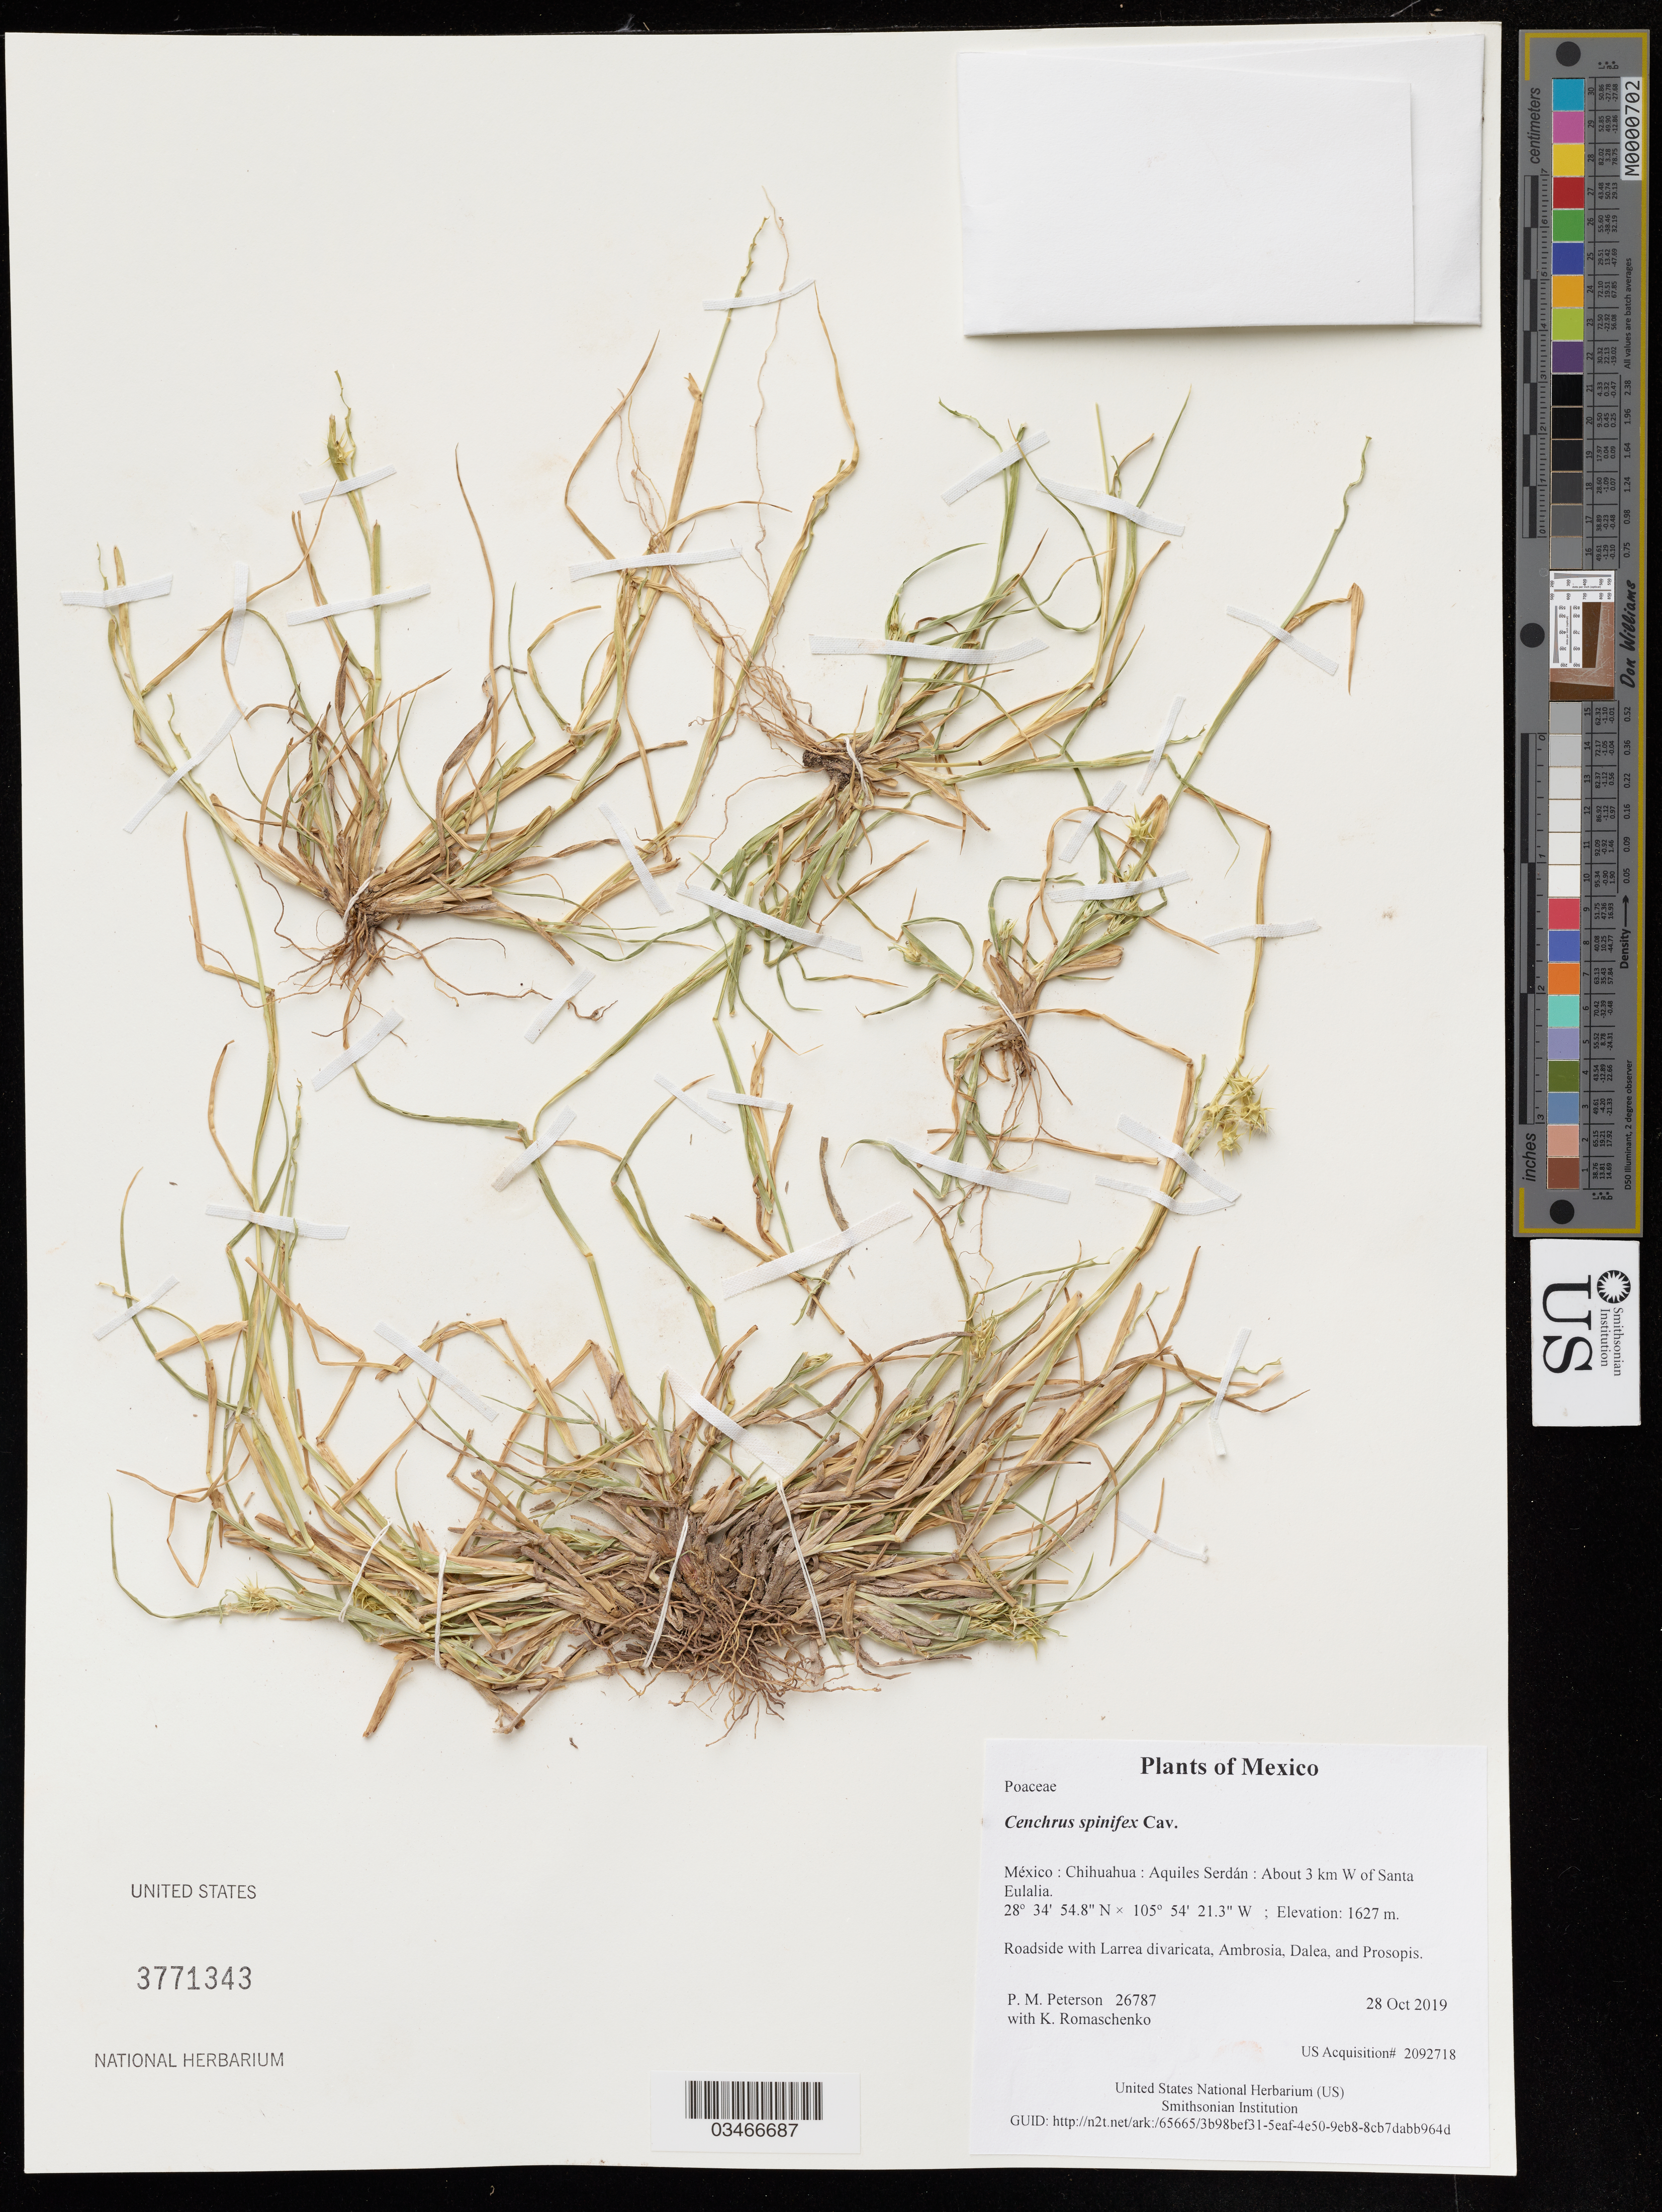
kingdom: Plantae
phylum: Tracheophyta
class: Liliopsida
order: Poales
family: Poaceae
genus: Cenchrus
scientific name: Cenchrus spinifex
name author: Cav.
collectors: P. M. Peterson & K. Romaschenko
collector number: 26787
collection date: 2019-10-28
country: México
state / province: Chihuahua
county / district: Aquiles Serdán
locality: About 3 km W of Santa Eulalia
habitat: Roadside with Larrea divaricata, Ambrosia, Dalea, and Prosopis.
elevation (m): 1627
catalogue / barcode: US 3771343